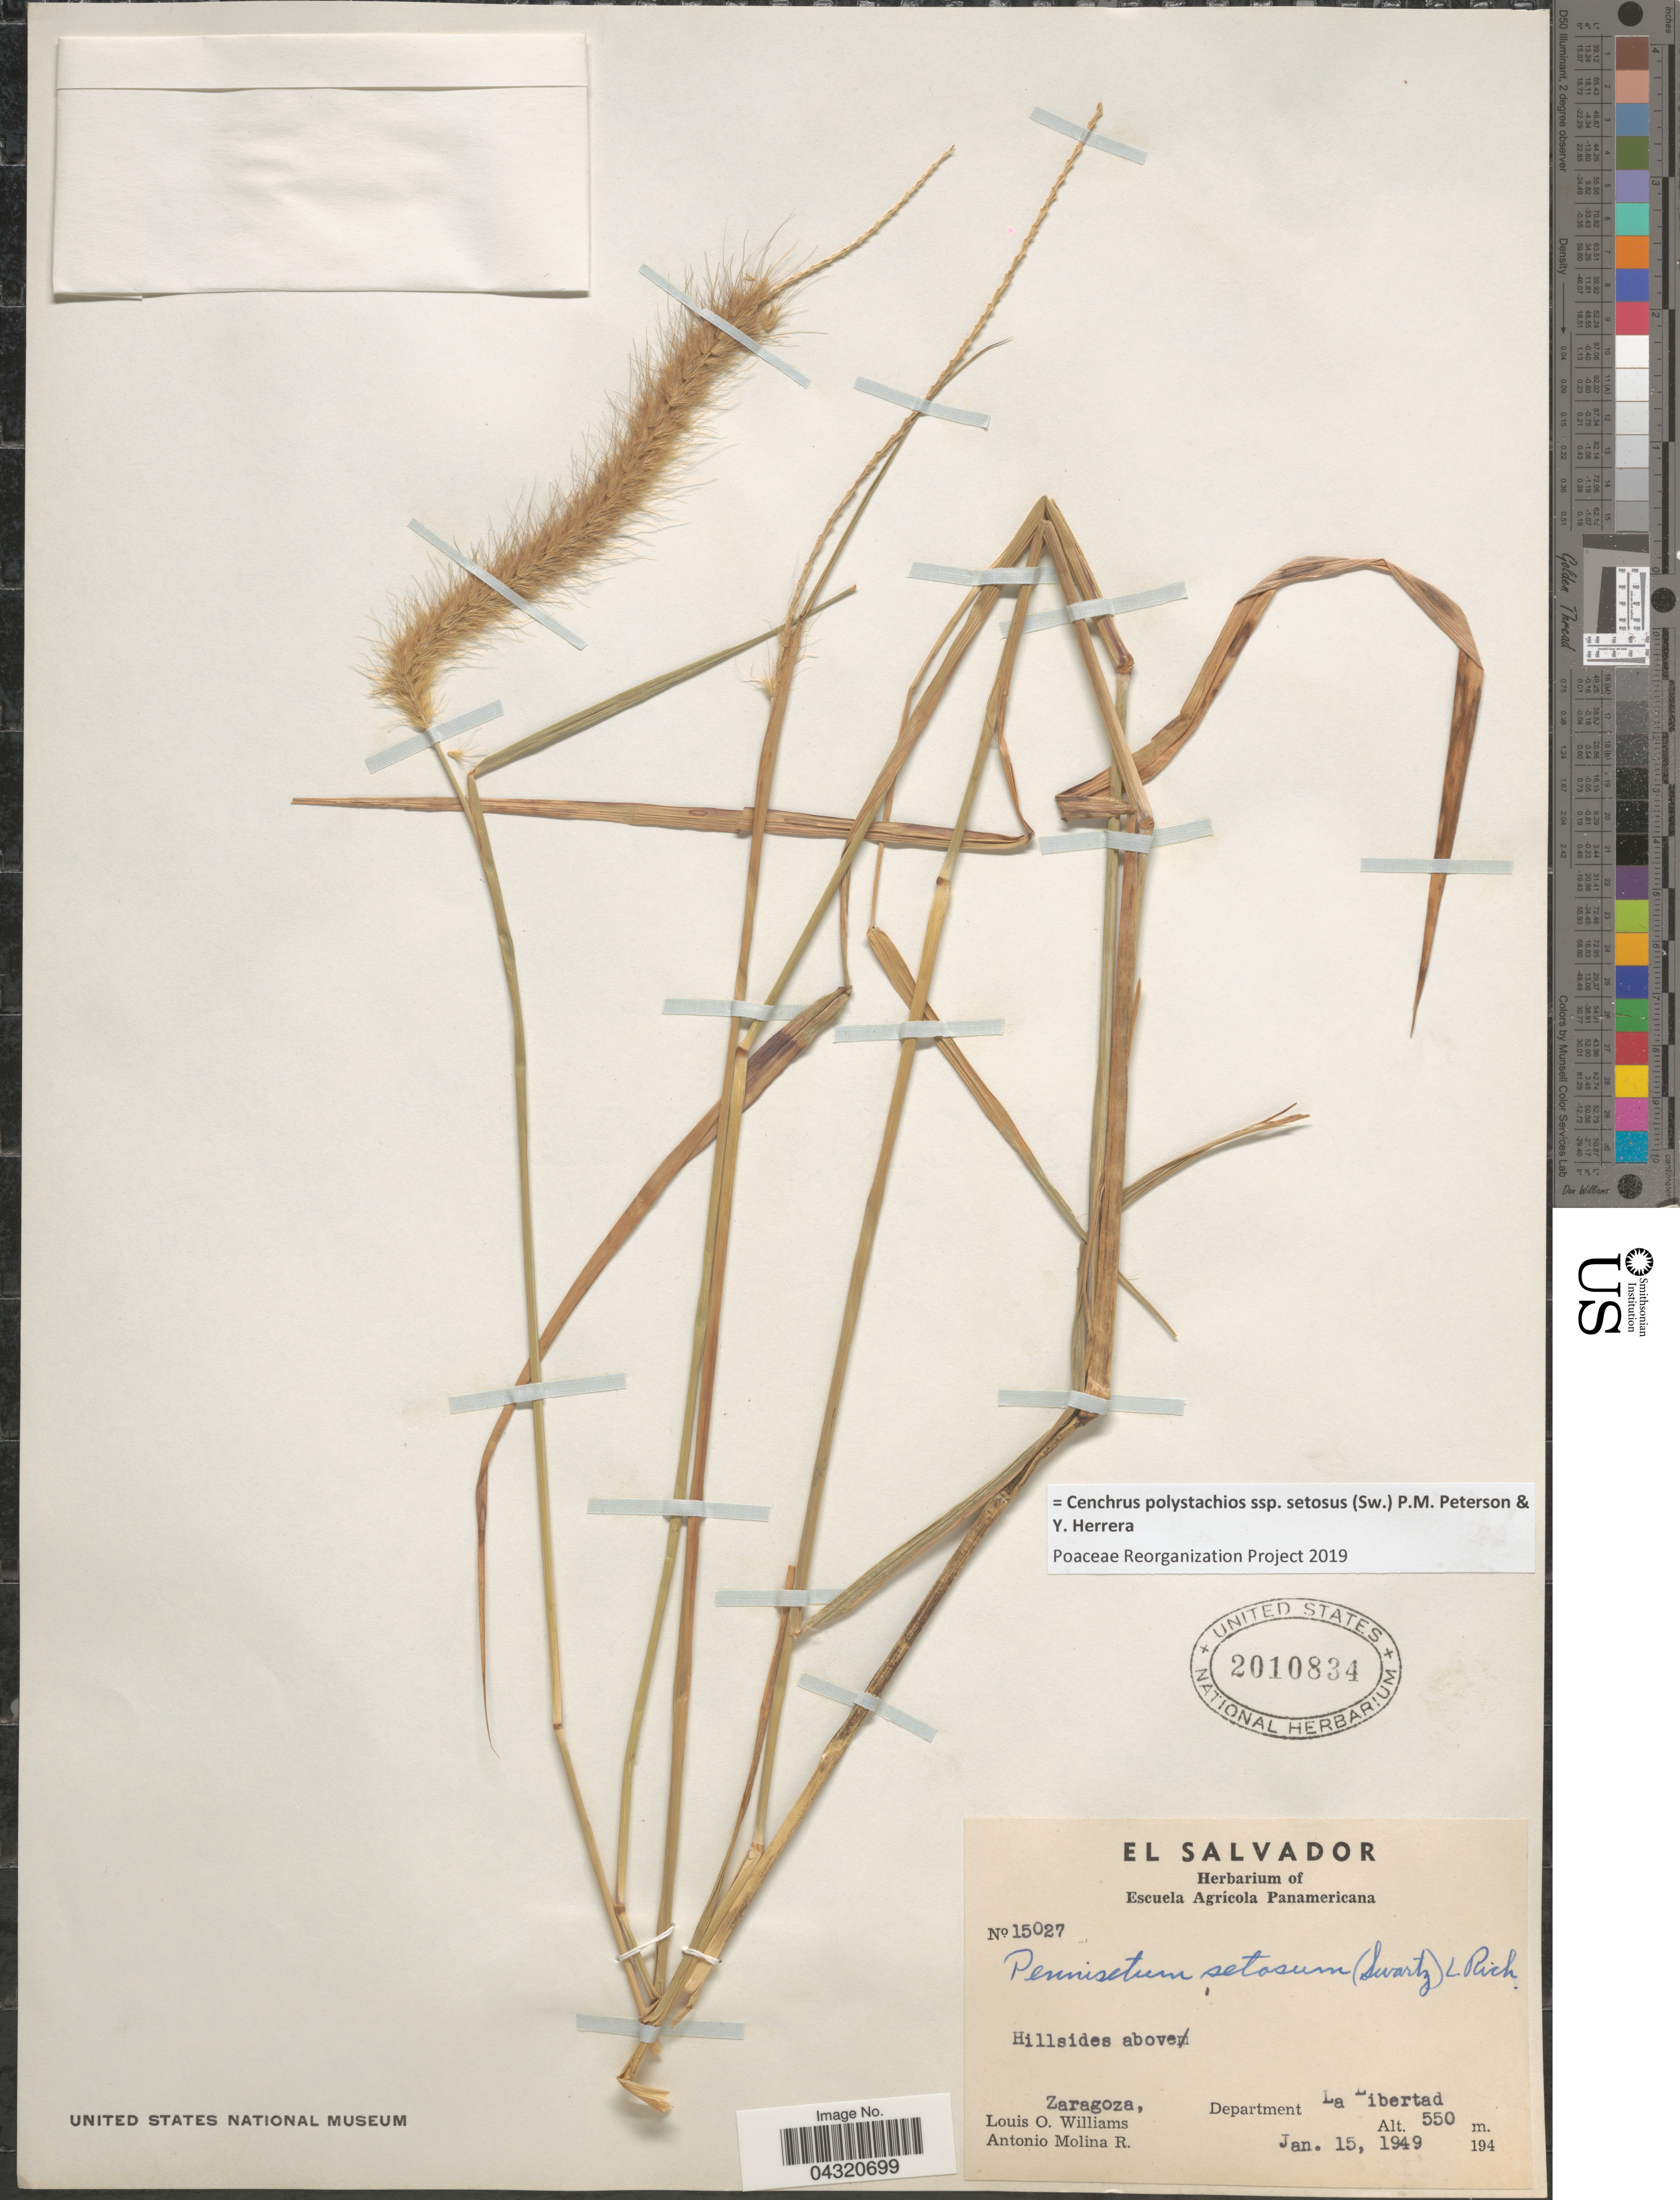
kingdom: Plantae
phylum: Tracheophyta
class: Liliopsida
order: Poales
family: Poaceae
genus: Cenchrus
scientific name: Cenchrus polystachios subsp. setosus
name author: (Sw.) P.M. Peterson & Y. Herrera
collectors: L. O. Williams & A. Molina R.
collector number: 15027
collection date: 1949-01-15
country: El Salvador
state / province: La Libertad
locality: Hillsides above Zaragoza, Department La Libertad.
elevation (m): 550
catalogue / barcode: US 2010834